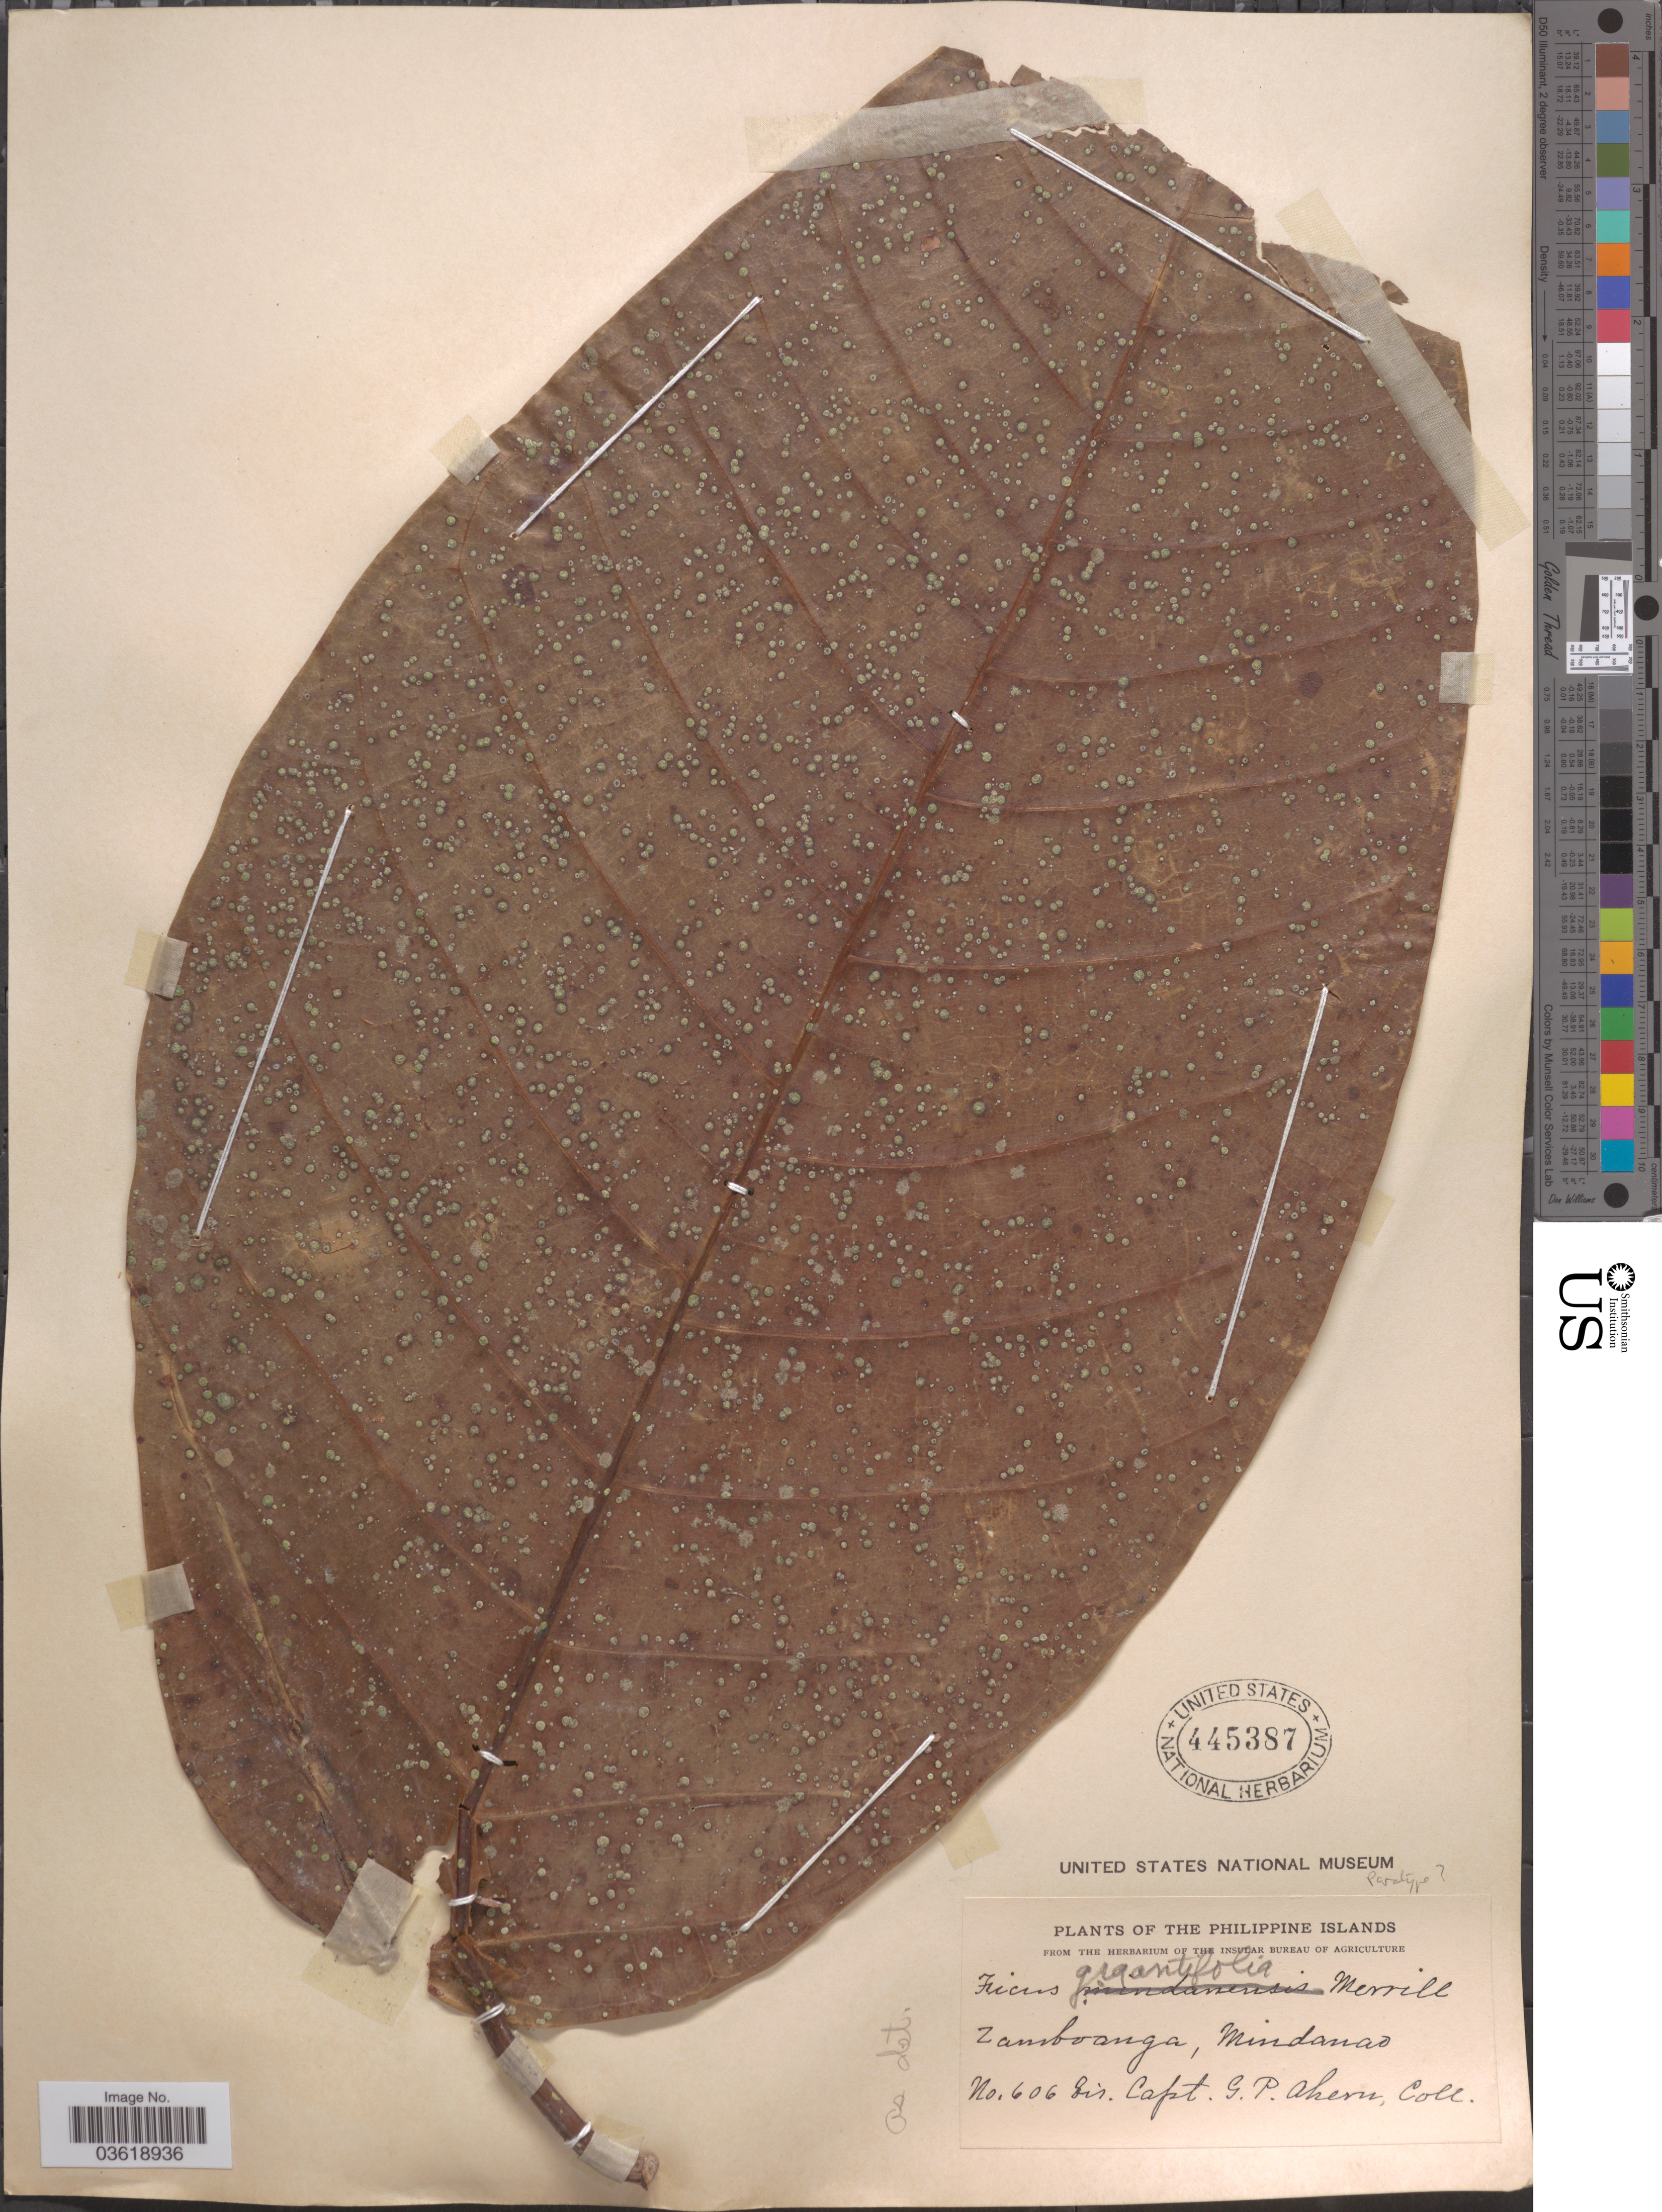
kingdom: Plantae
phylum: Tracheophyta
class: Magnoliopsida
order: Rosales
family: Moraceae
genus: Ficus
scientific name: Ficus gigantifolia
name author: Merr.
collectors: G. Ahern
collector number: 606bis*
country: Philippines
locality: Zamboanga, Mindanao.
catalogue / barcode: US 445387